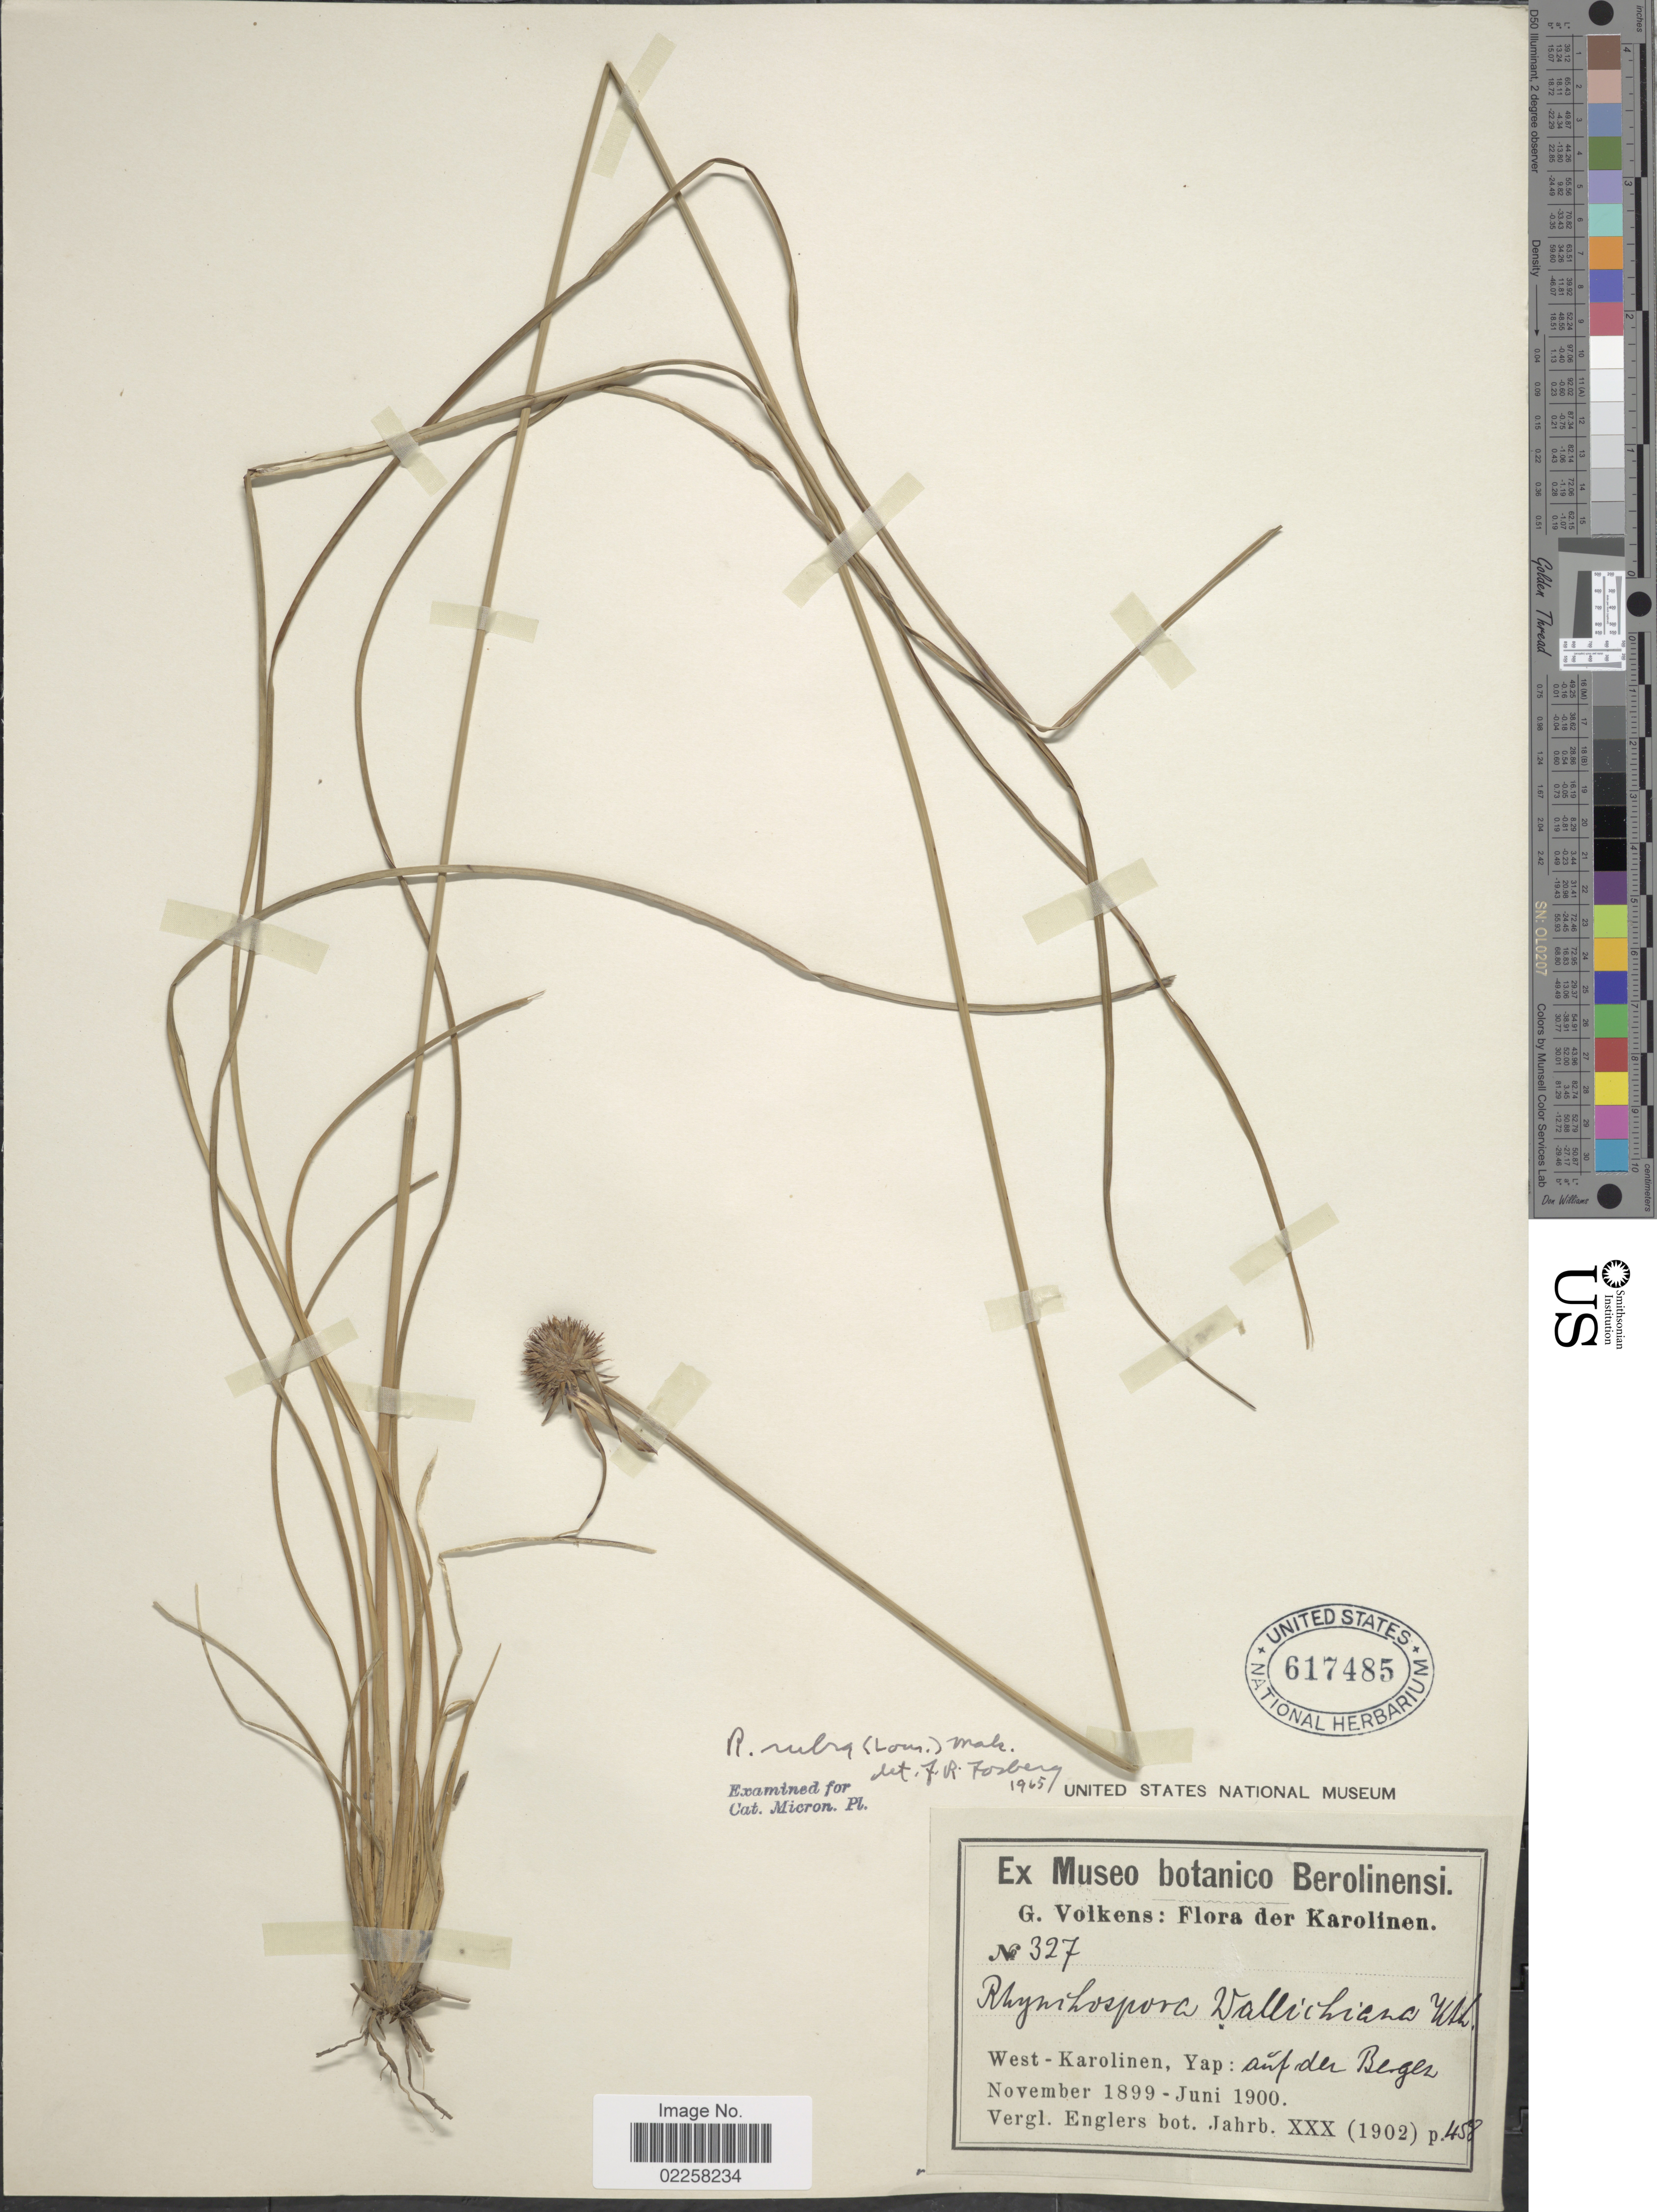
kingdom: Plantae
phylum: Tracheophyta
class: Liliopsida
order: Poales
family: Cyperaceae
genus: Rhynchospora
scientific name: Rhynchospora rubra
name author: (Lour.) Makino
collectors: G. Volkens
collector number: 327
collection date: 1899-11/1900-06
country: Micronesia, Federated States of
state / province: Yap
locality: West -Karolinen: Auf der Bergen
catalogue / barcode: US 617485